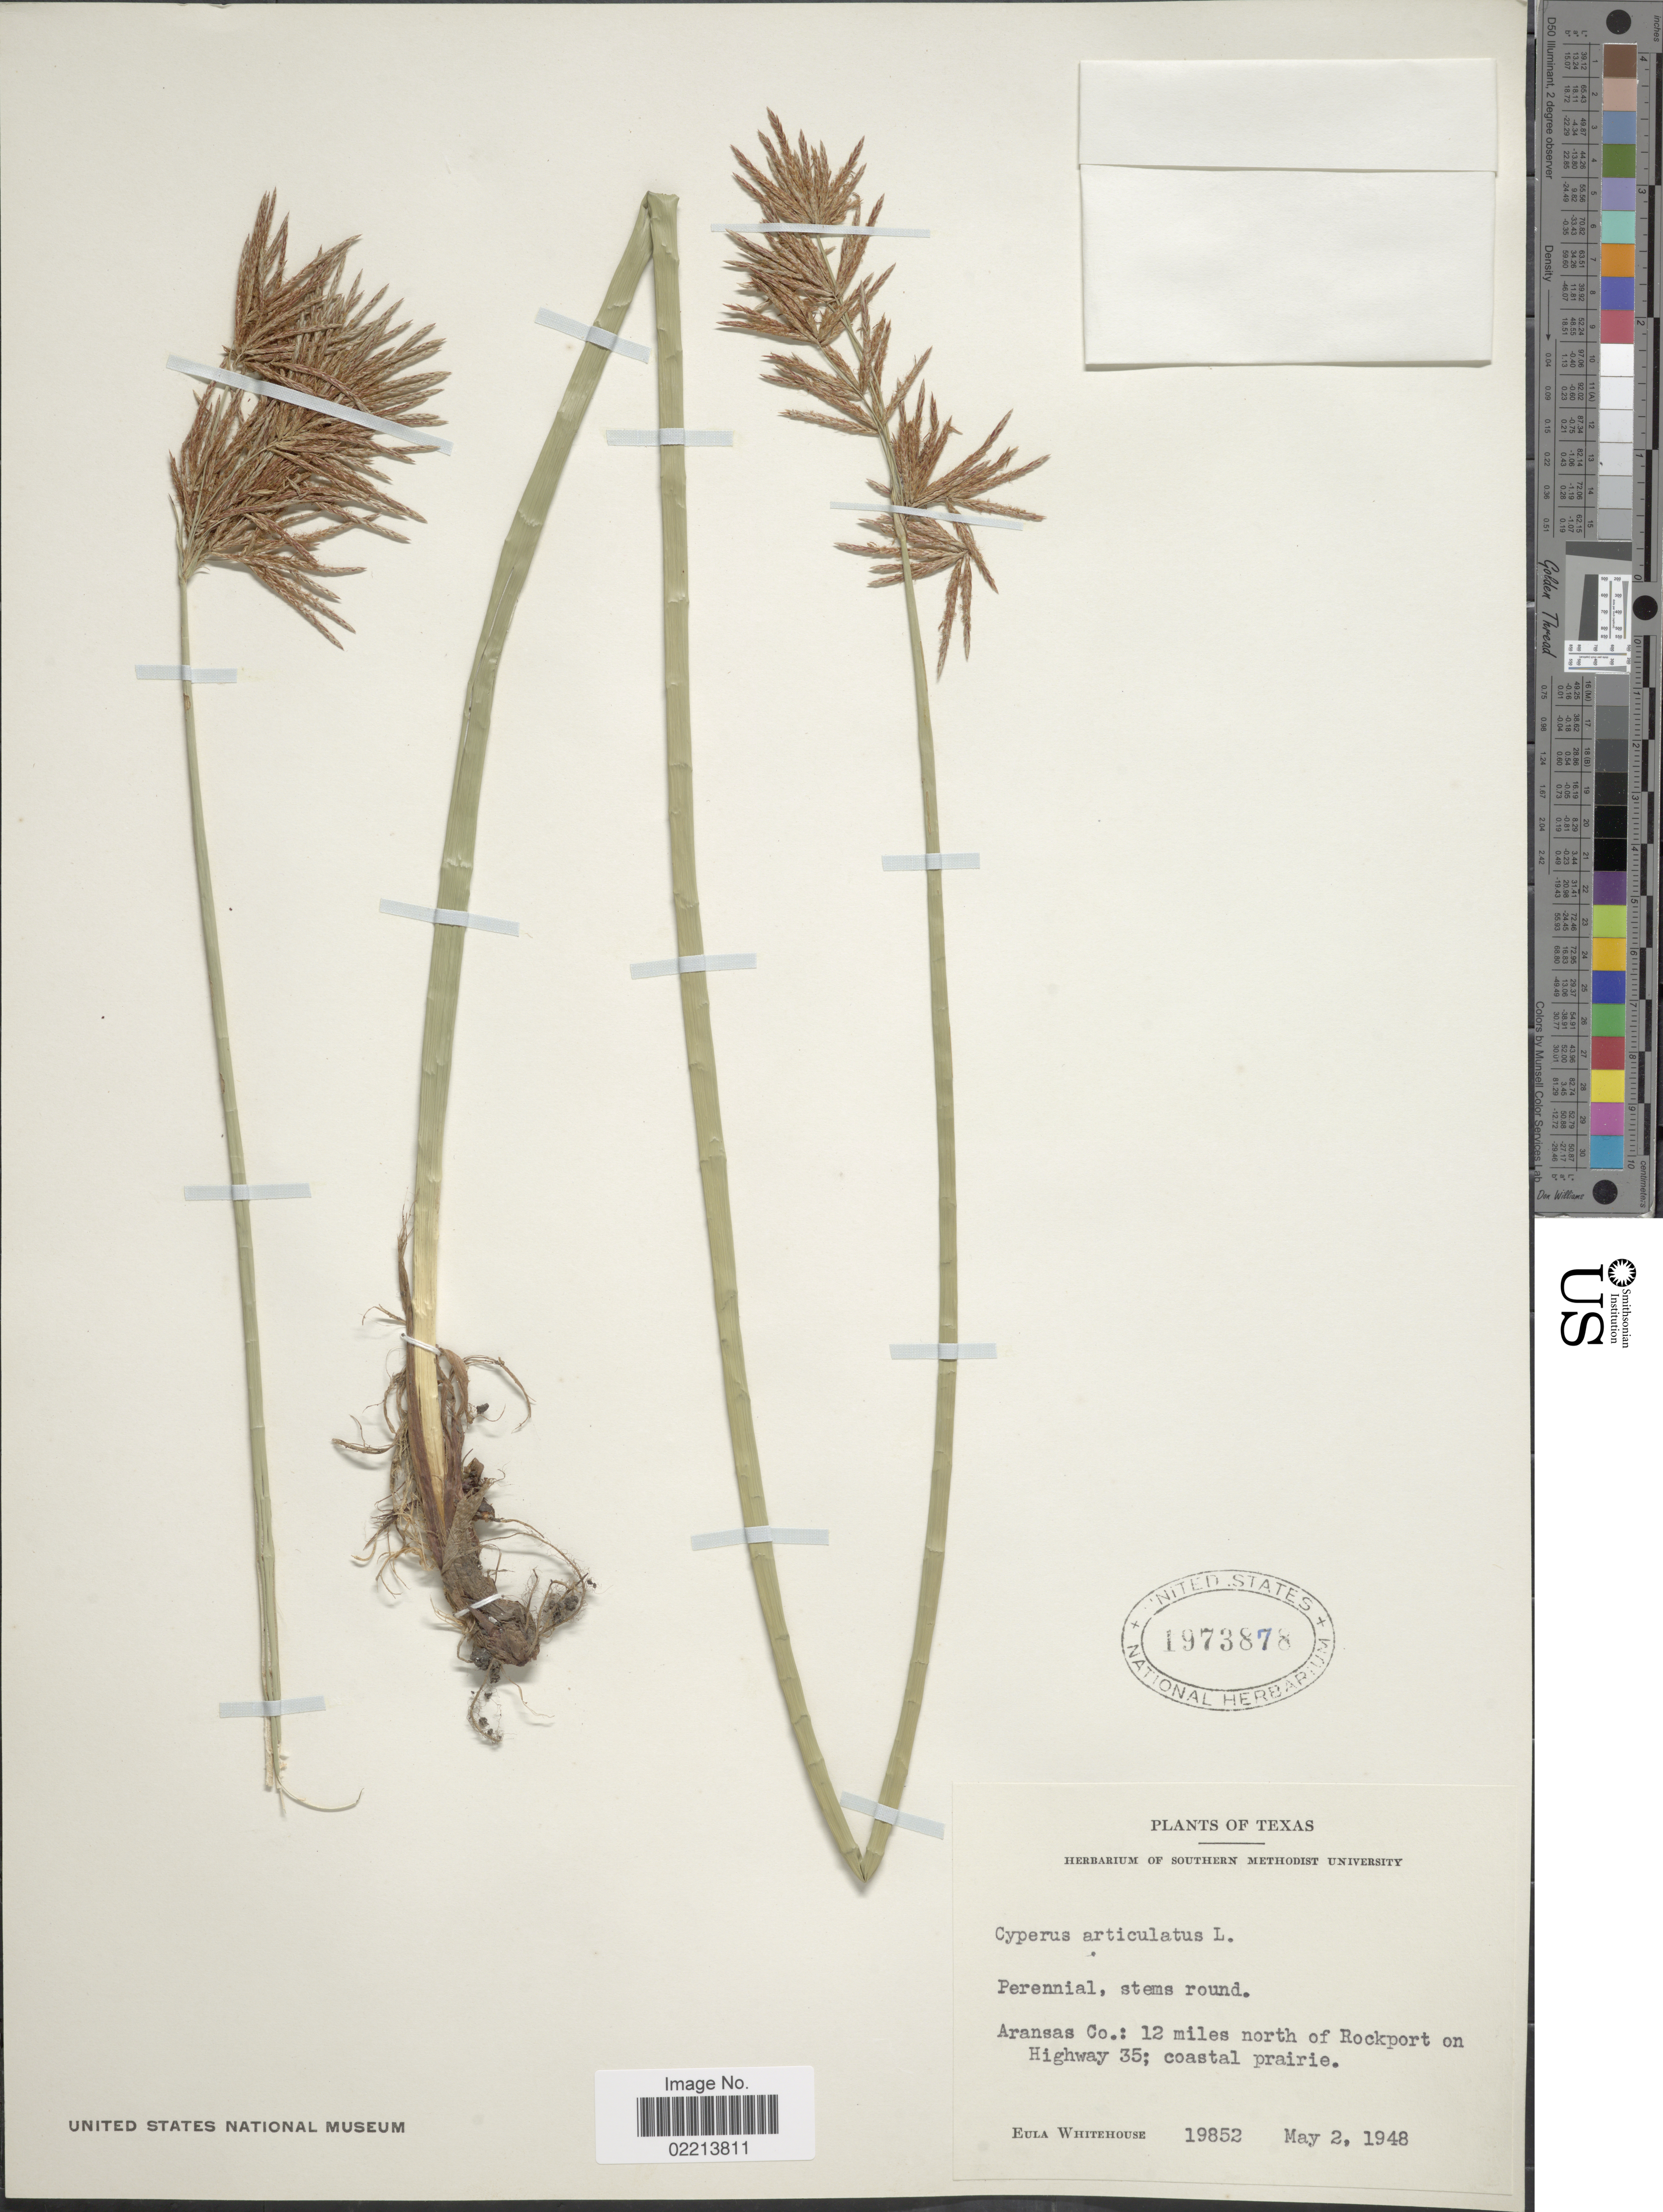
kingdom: Plantae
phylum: Tracheophyta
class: Liliopsida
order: Poales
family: Cyperaceae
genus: Cyperus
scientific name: Cyperus articulatus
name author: L.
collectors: E. Whitehouse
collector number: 19852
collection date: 1948-05-02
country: United States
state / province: Texas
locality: Aransas Co.: 12 miles north of Rockport on Highway 35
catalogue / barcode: US 1973878